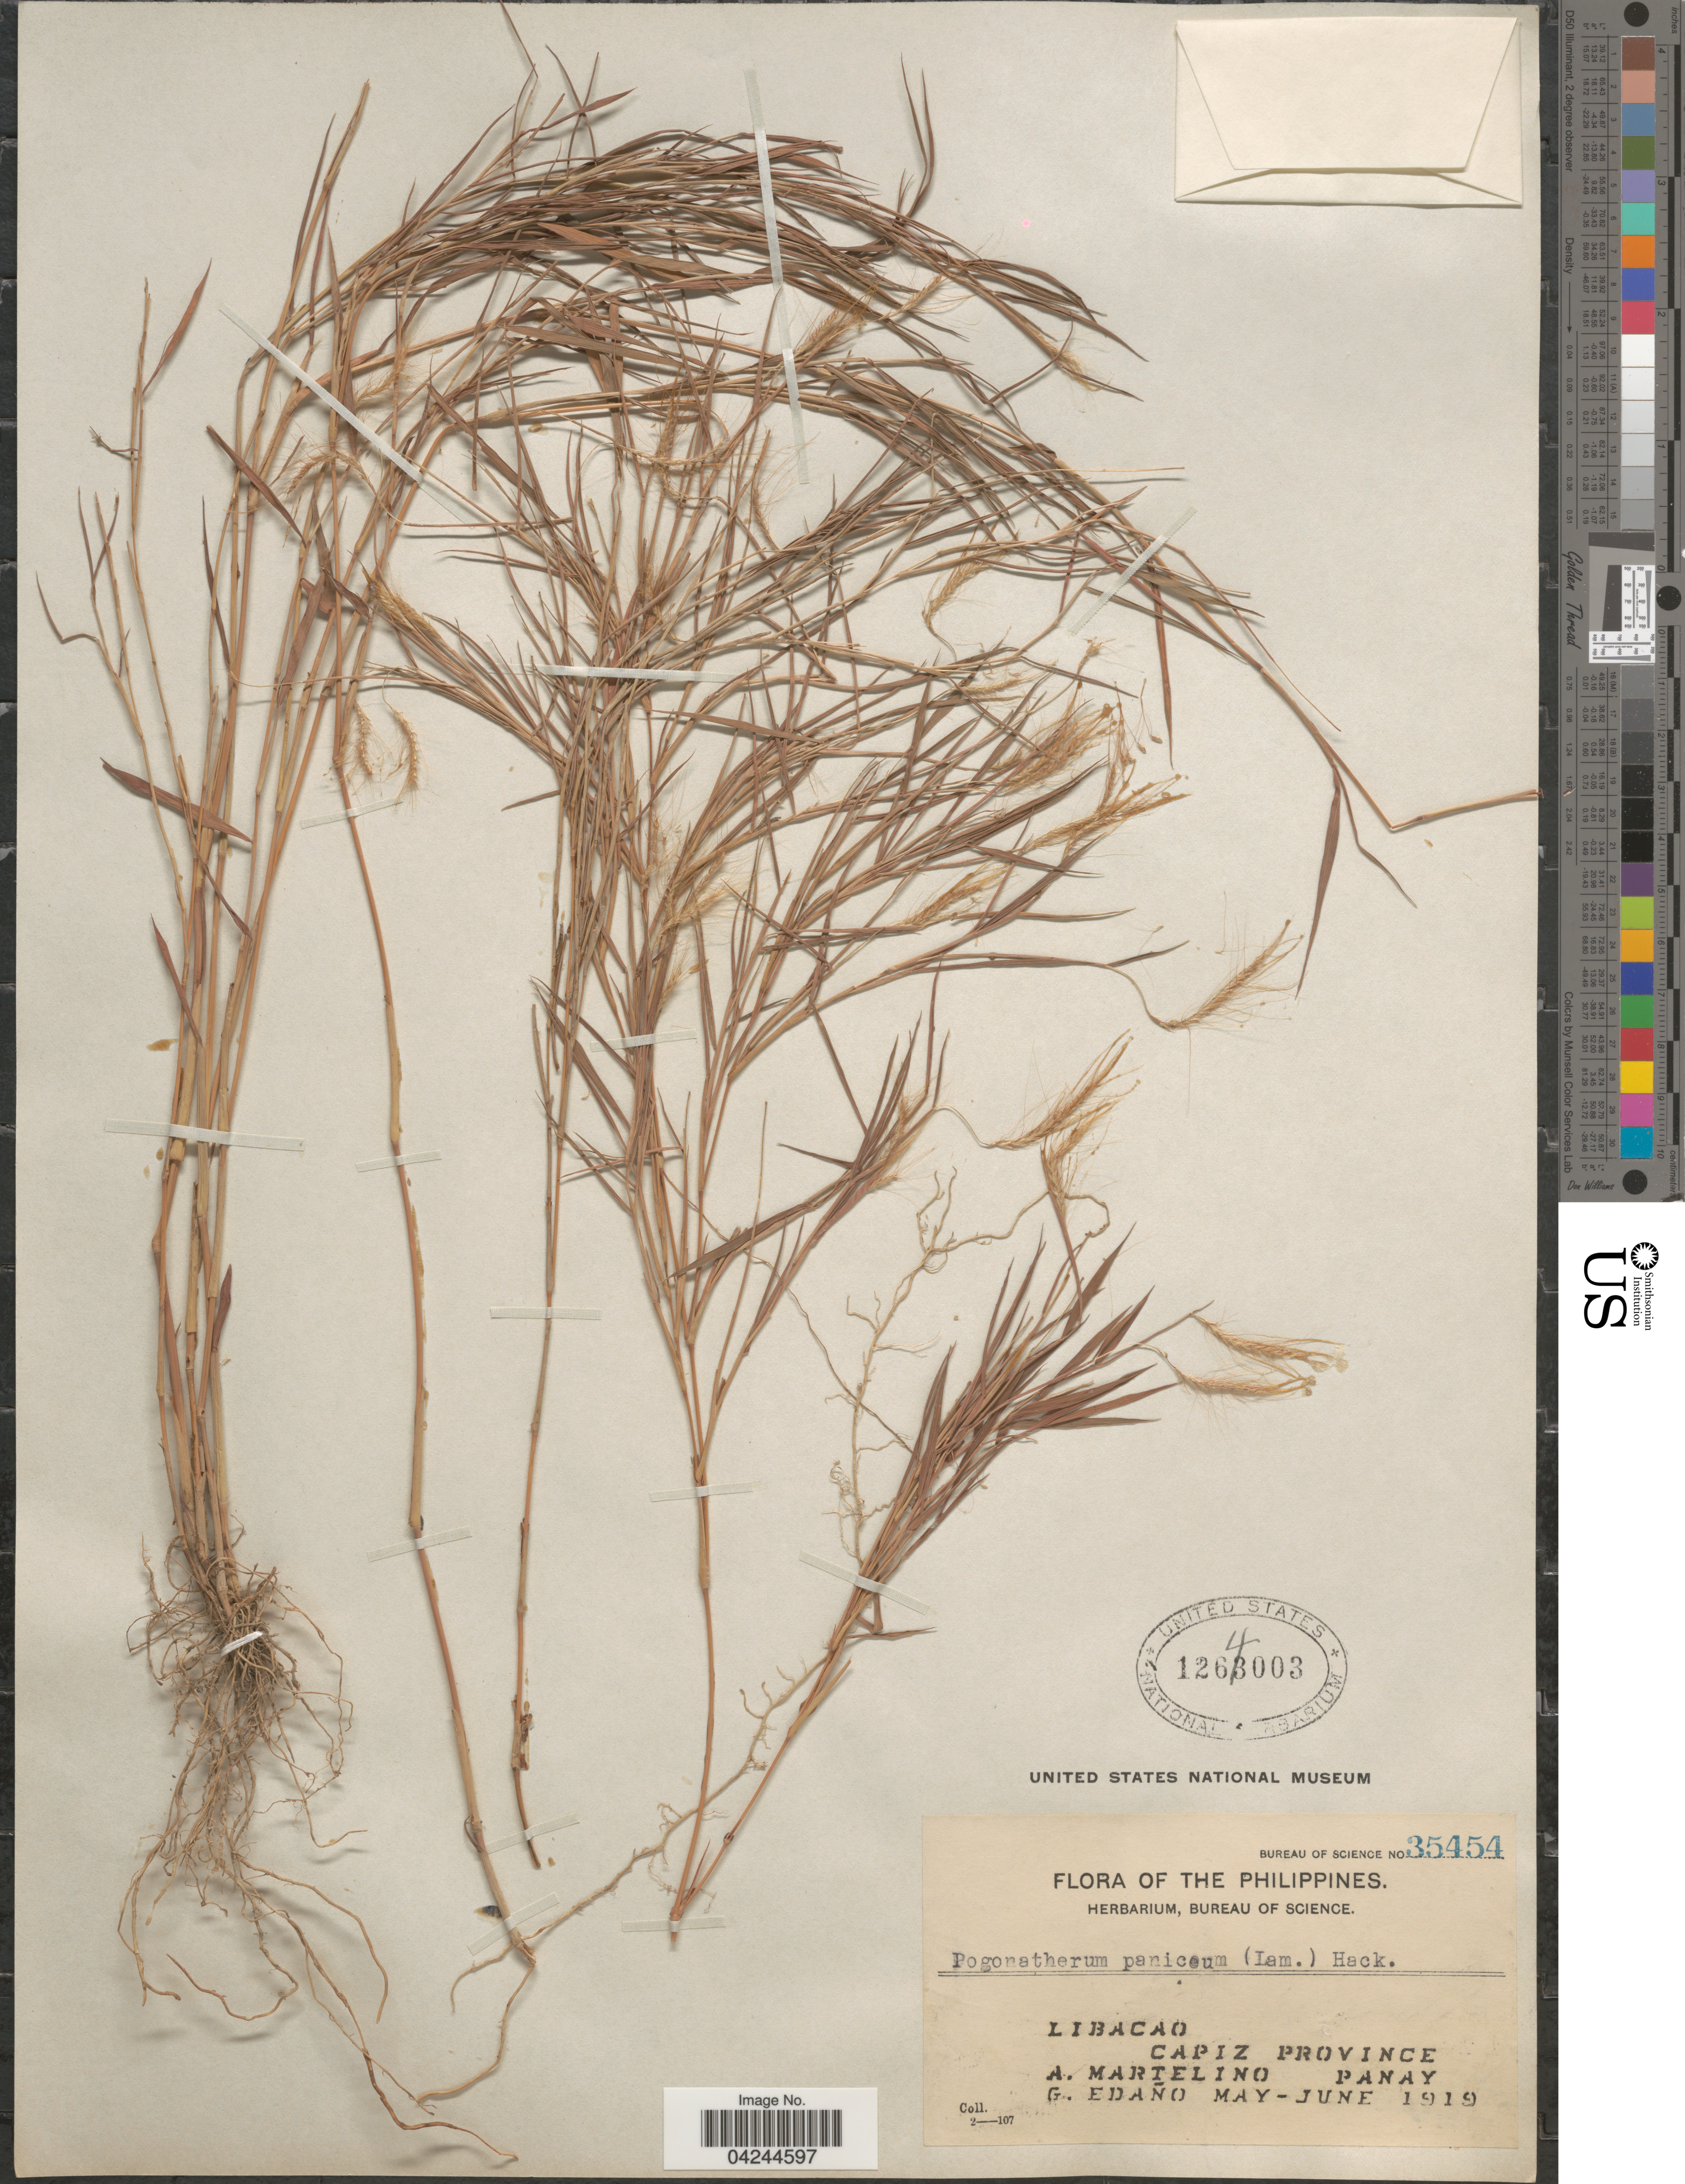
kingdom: Plantae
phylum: Tracheophyta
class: Liliopsida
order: Poales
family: Poaceae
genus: Pogonatherum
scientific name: Pogonatherum crinitum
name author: (Thunb.) Kunth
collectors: A. Martelino & G. Edaño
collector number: Bureau of Science 35454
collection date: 1919-05/1919-06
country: Philippines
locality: Libacao. Capiz Province. Panay.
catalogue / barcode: US 1264003